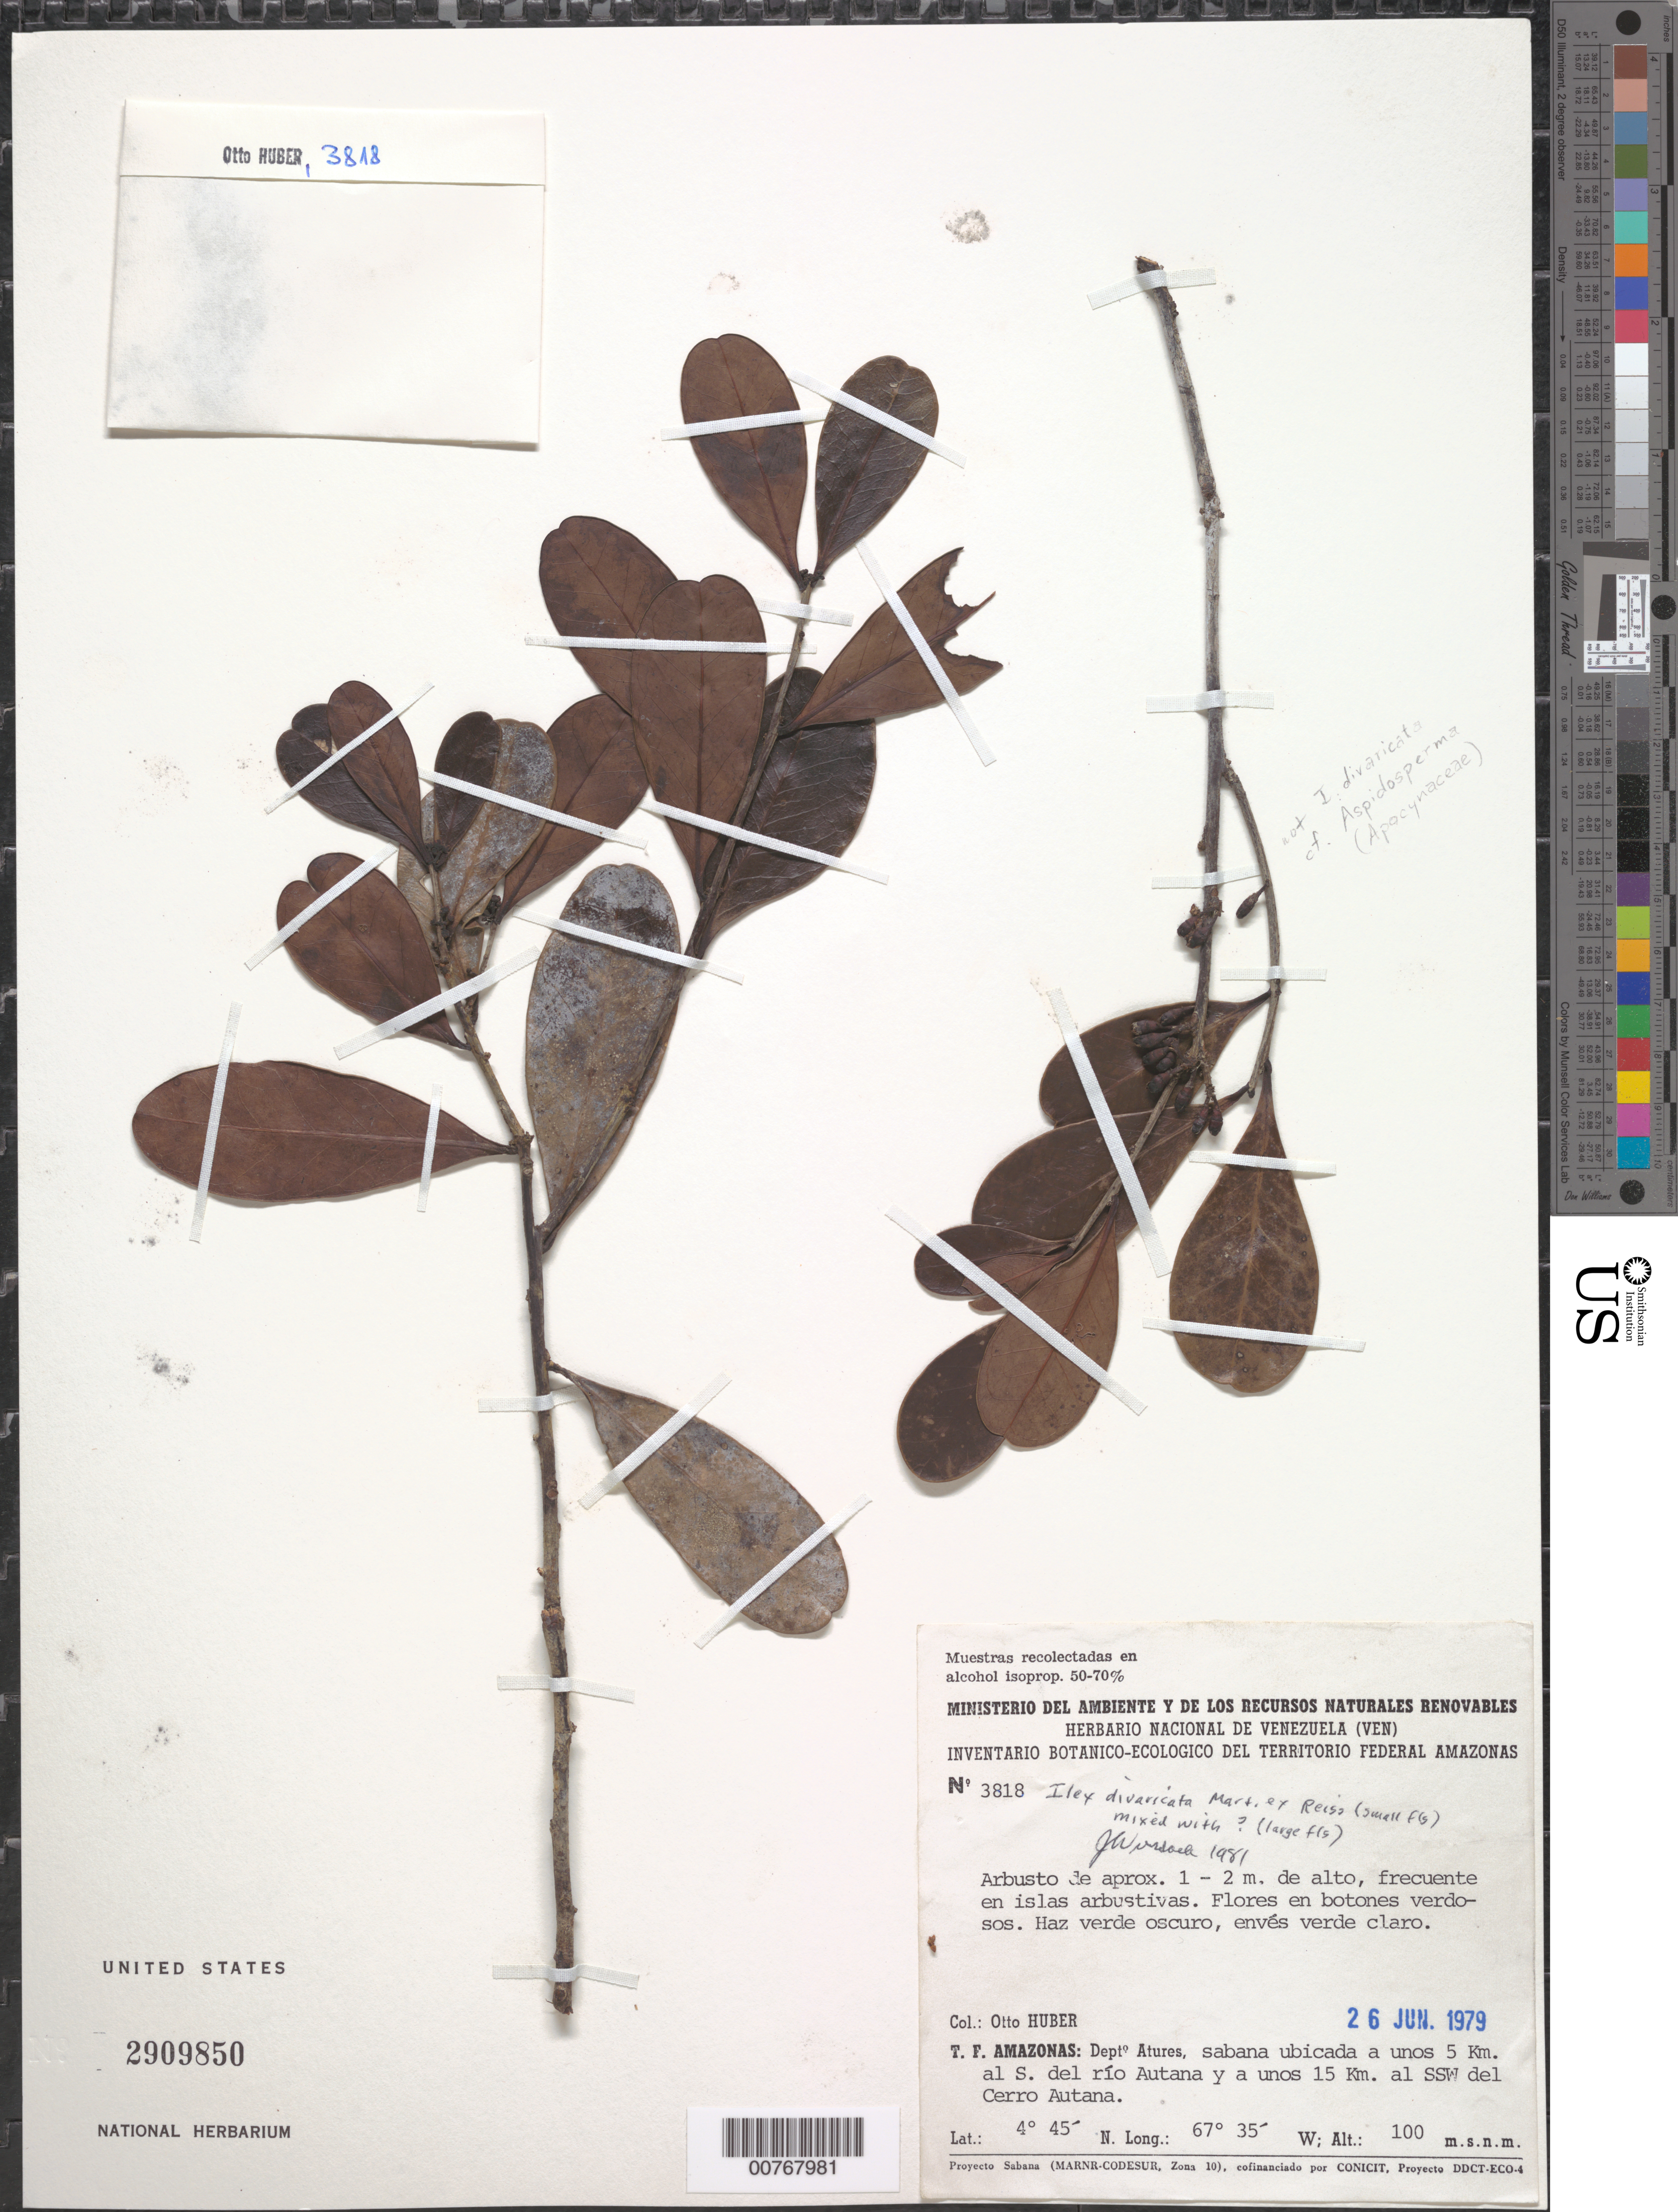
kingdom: Plantae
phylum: Tracheophyta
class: Magnoliopsida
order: Aquifoliales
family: Aquifoliaceae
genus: Ilex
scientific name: Ilex divaricata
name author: Mart. ex Reissek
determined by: Wurdack, John J., (US), US (UNITED STATES)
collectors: O. Huber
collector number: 3818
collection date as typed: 26-Jun-79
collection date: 1979-06-26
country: Venezuela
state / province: Amazonas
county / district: Atures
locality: Río Autana, approx. 5 km S of and about 15 km SSW of Cerro Autana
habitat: Small shrub islands in savanna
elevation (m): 100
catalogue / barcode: US 2909850